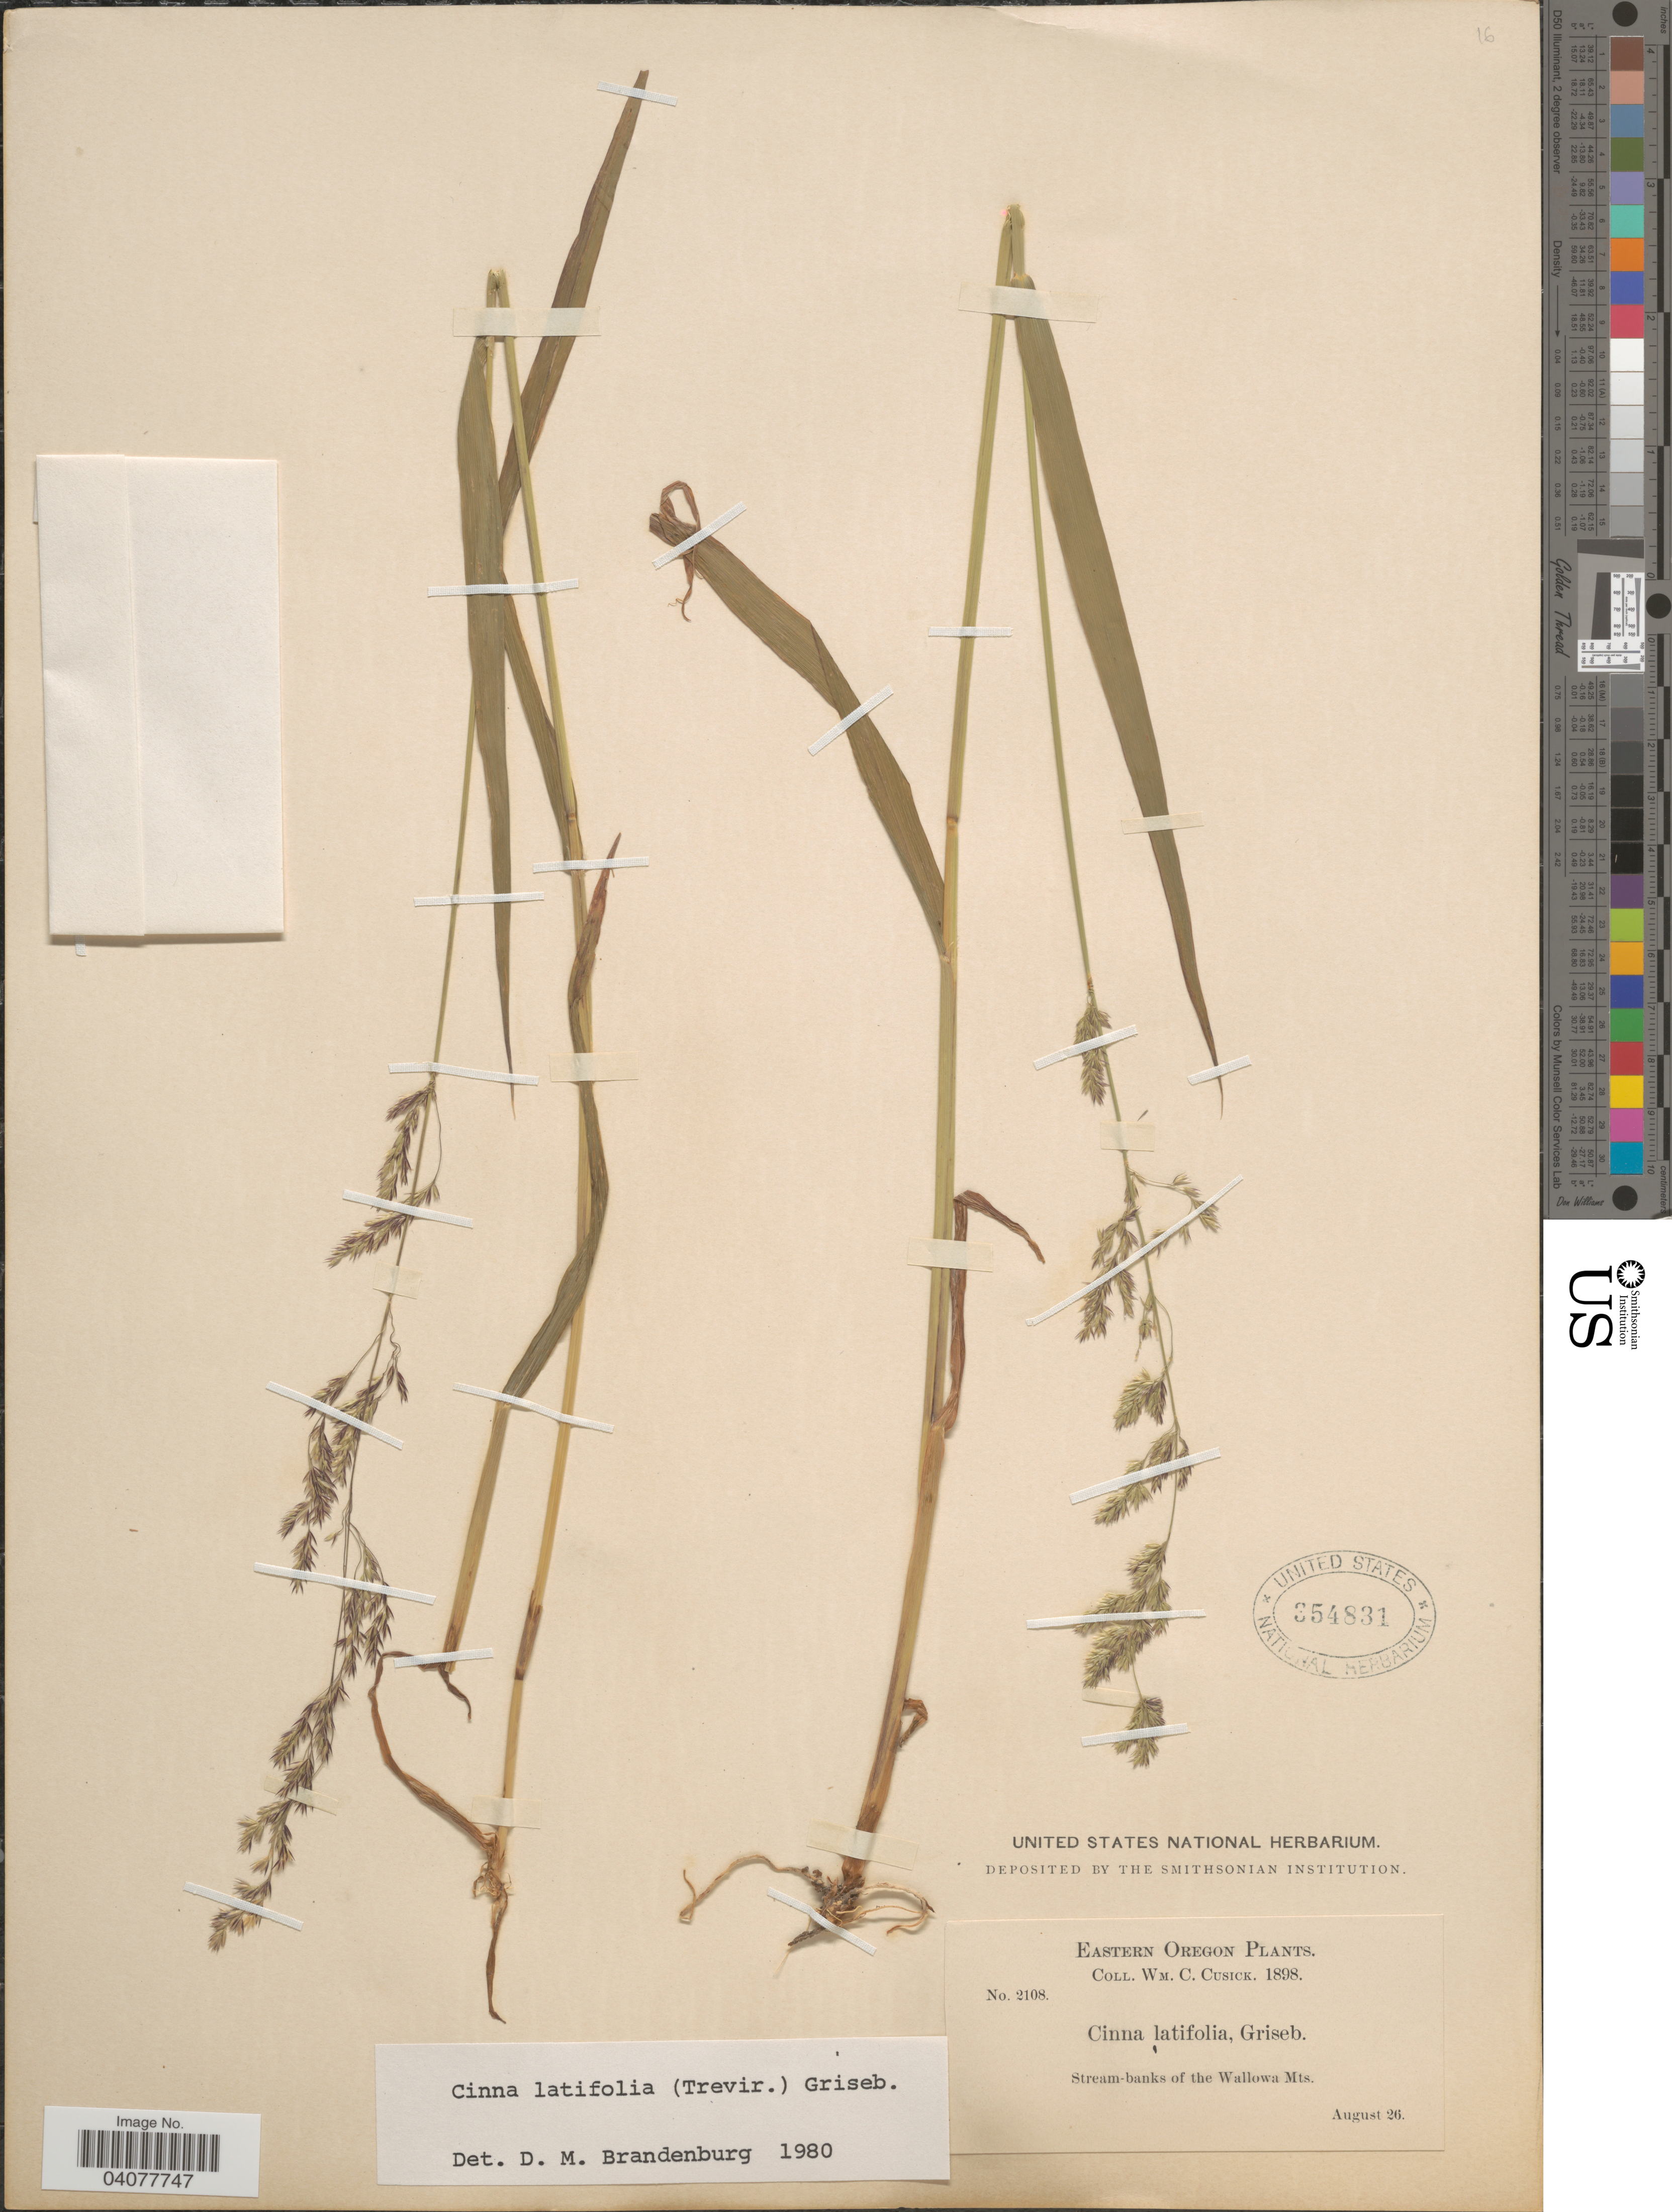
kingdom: Plantae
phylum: Tracheophyta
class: Liliopsida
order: Poales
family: Poaceae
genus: Cinna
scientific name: Cinna latifolia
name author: (Trevir. ex Goeppert) Griseb.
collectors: W. C. Cusick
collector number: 2108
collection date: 1898-08-26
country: United States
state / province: Oregon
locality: Eastern Oregon. Stream-banks of the Wallowa Mts.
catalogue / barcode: US 354831